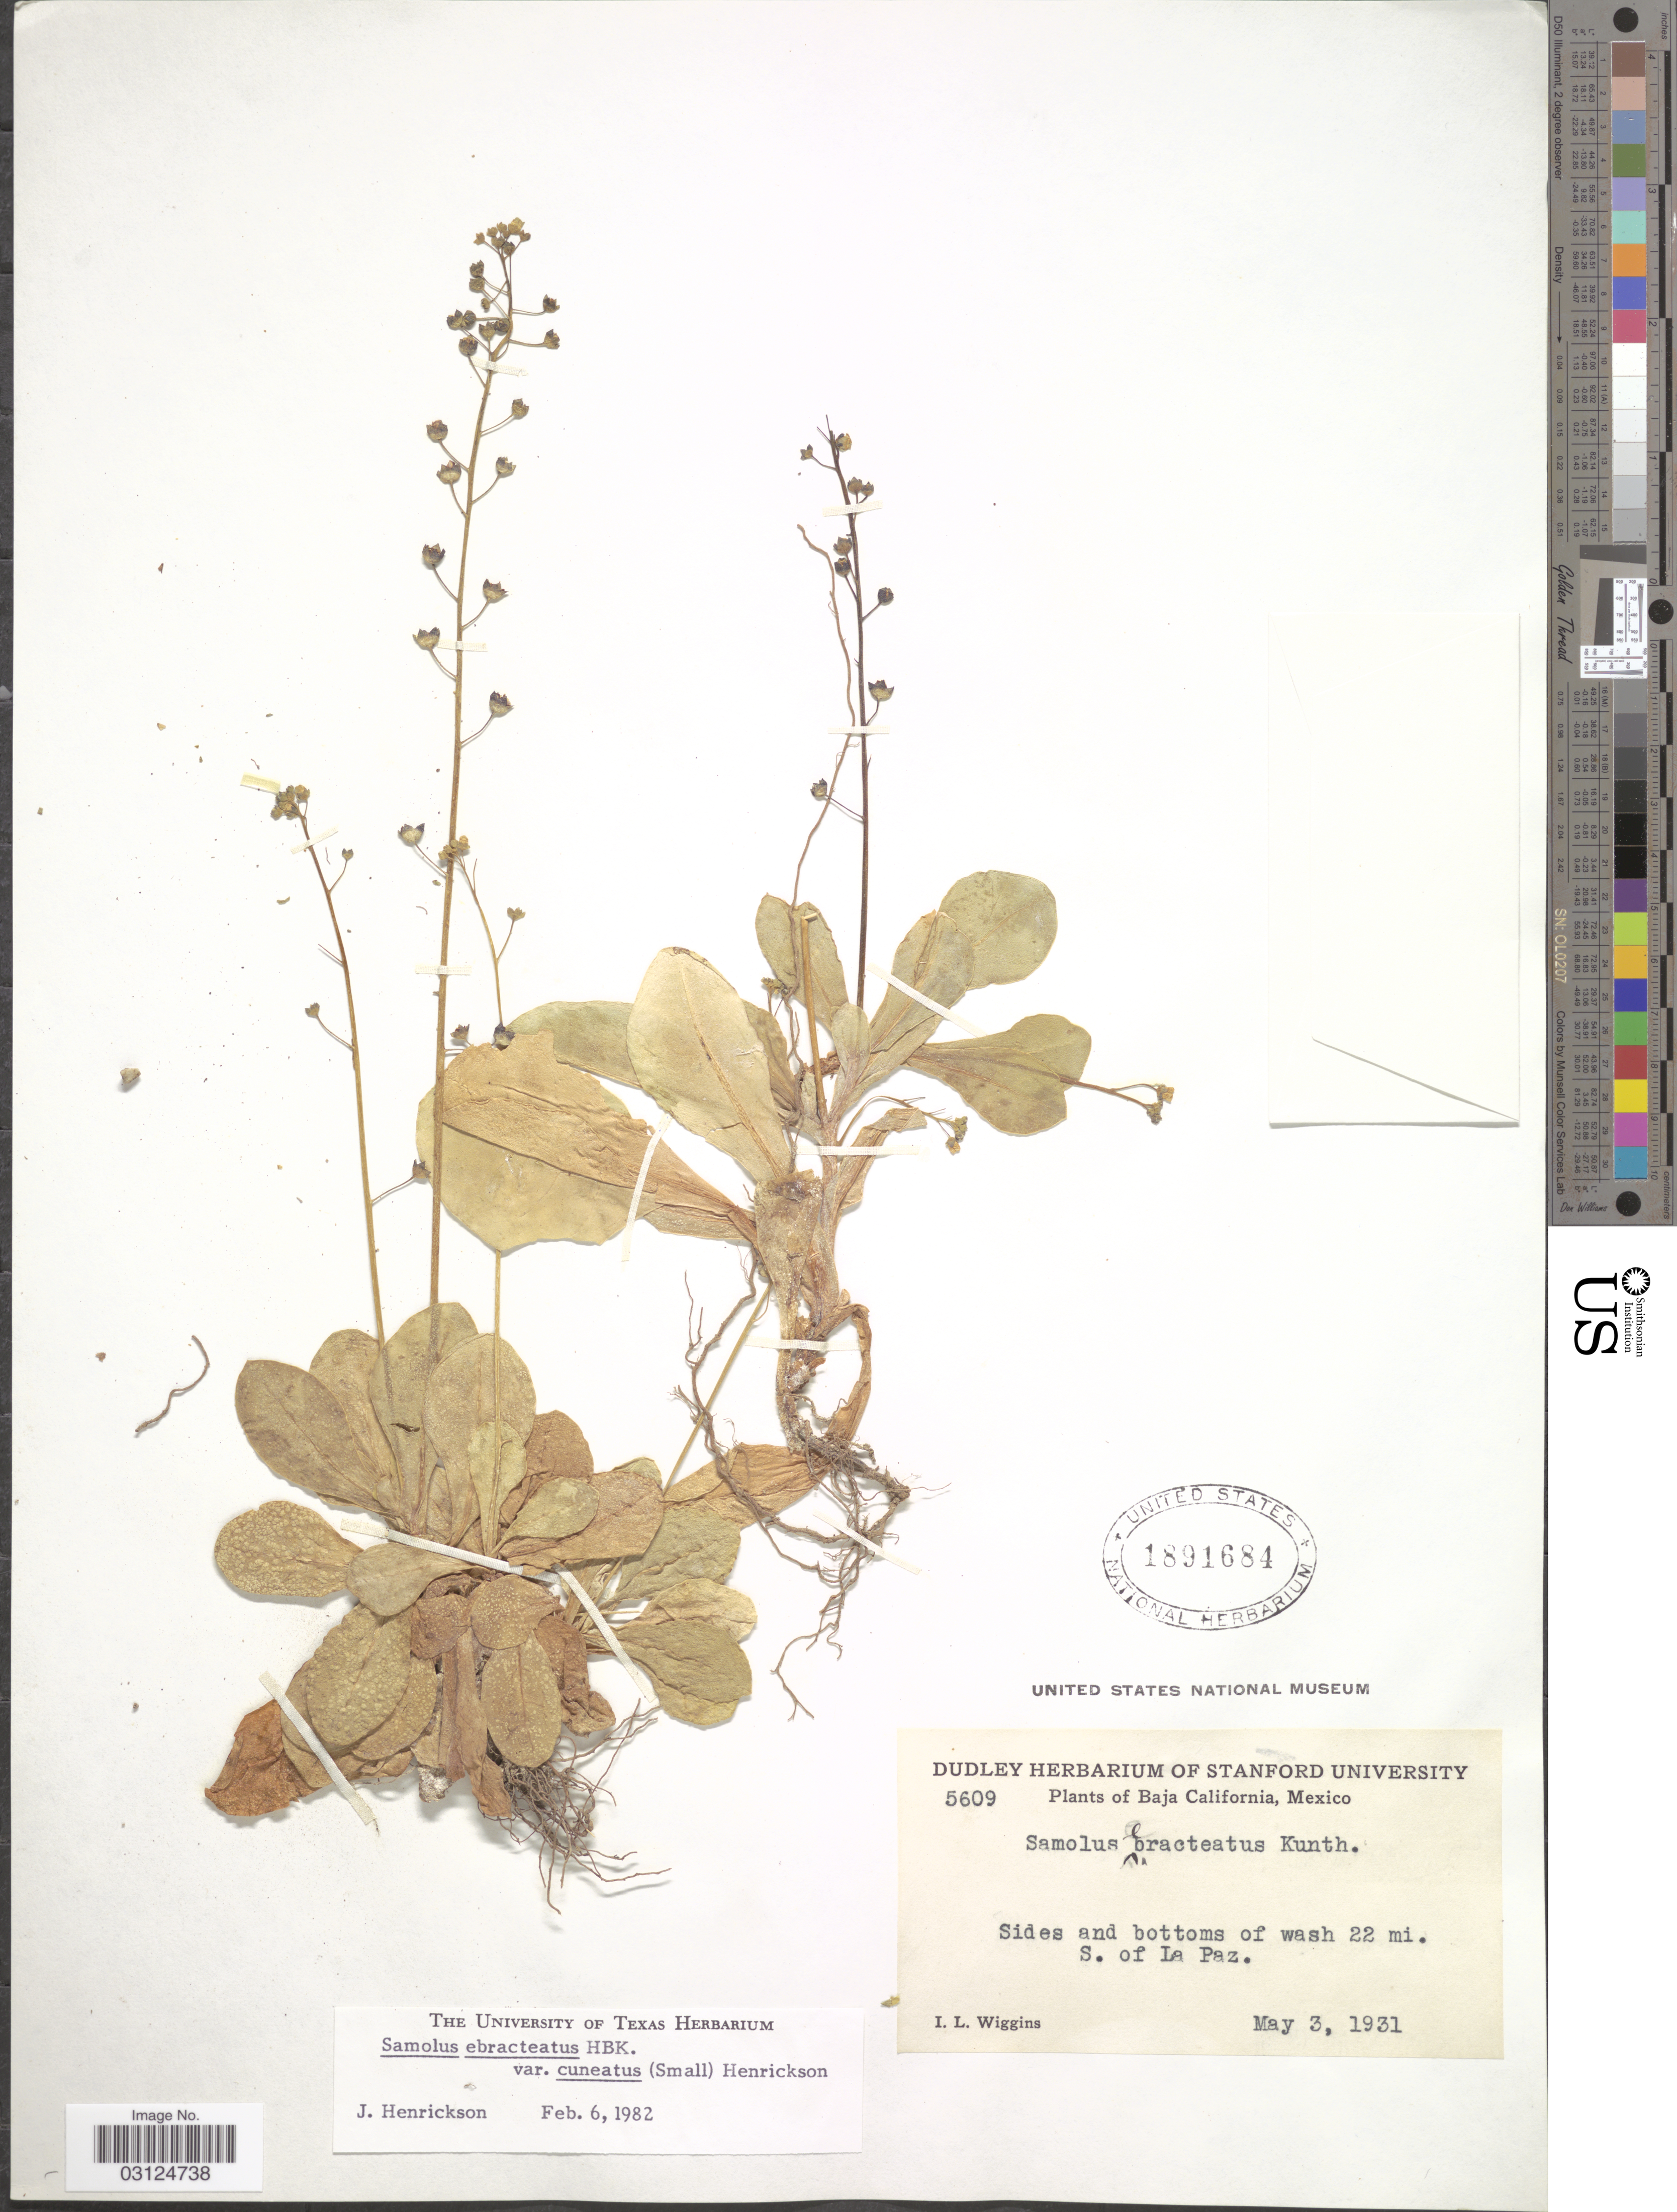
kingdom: Plantae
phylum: Tracheophyta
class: Magnoliopsida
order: Ericales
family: Primulaceae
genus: Samolus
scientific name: Samolus ebracteatus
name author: Kunth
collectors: I. L. Wiggins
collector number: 5609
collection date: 1931-05-03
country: Mexico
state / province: Baja California Sur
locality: Sides and bottoms of wash 22 mi. S. of La Paz.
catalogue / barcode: US 1891684